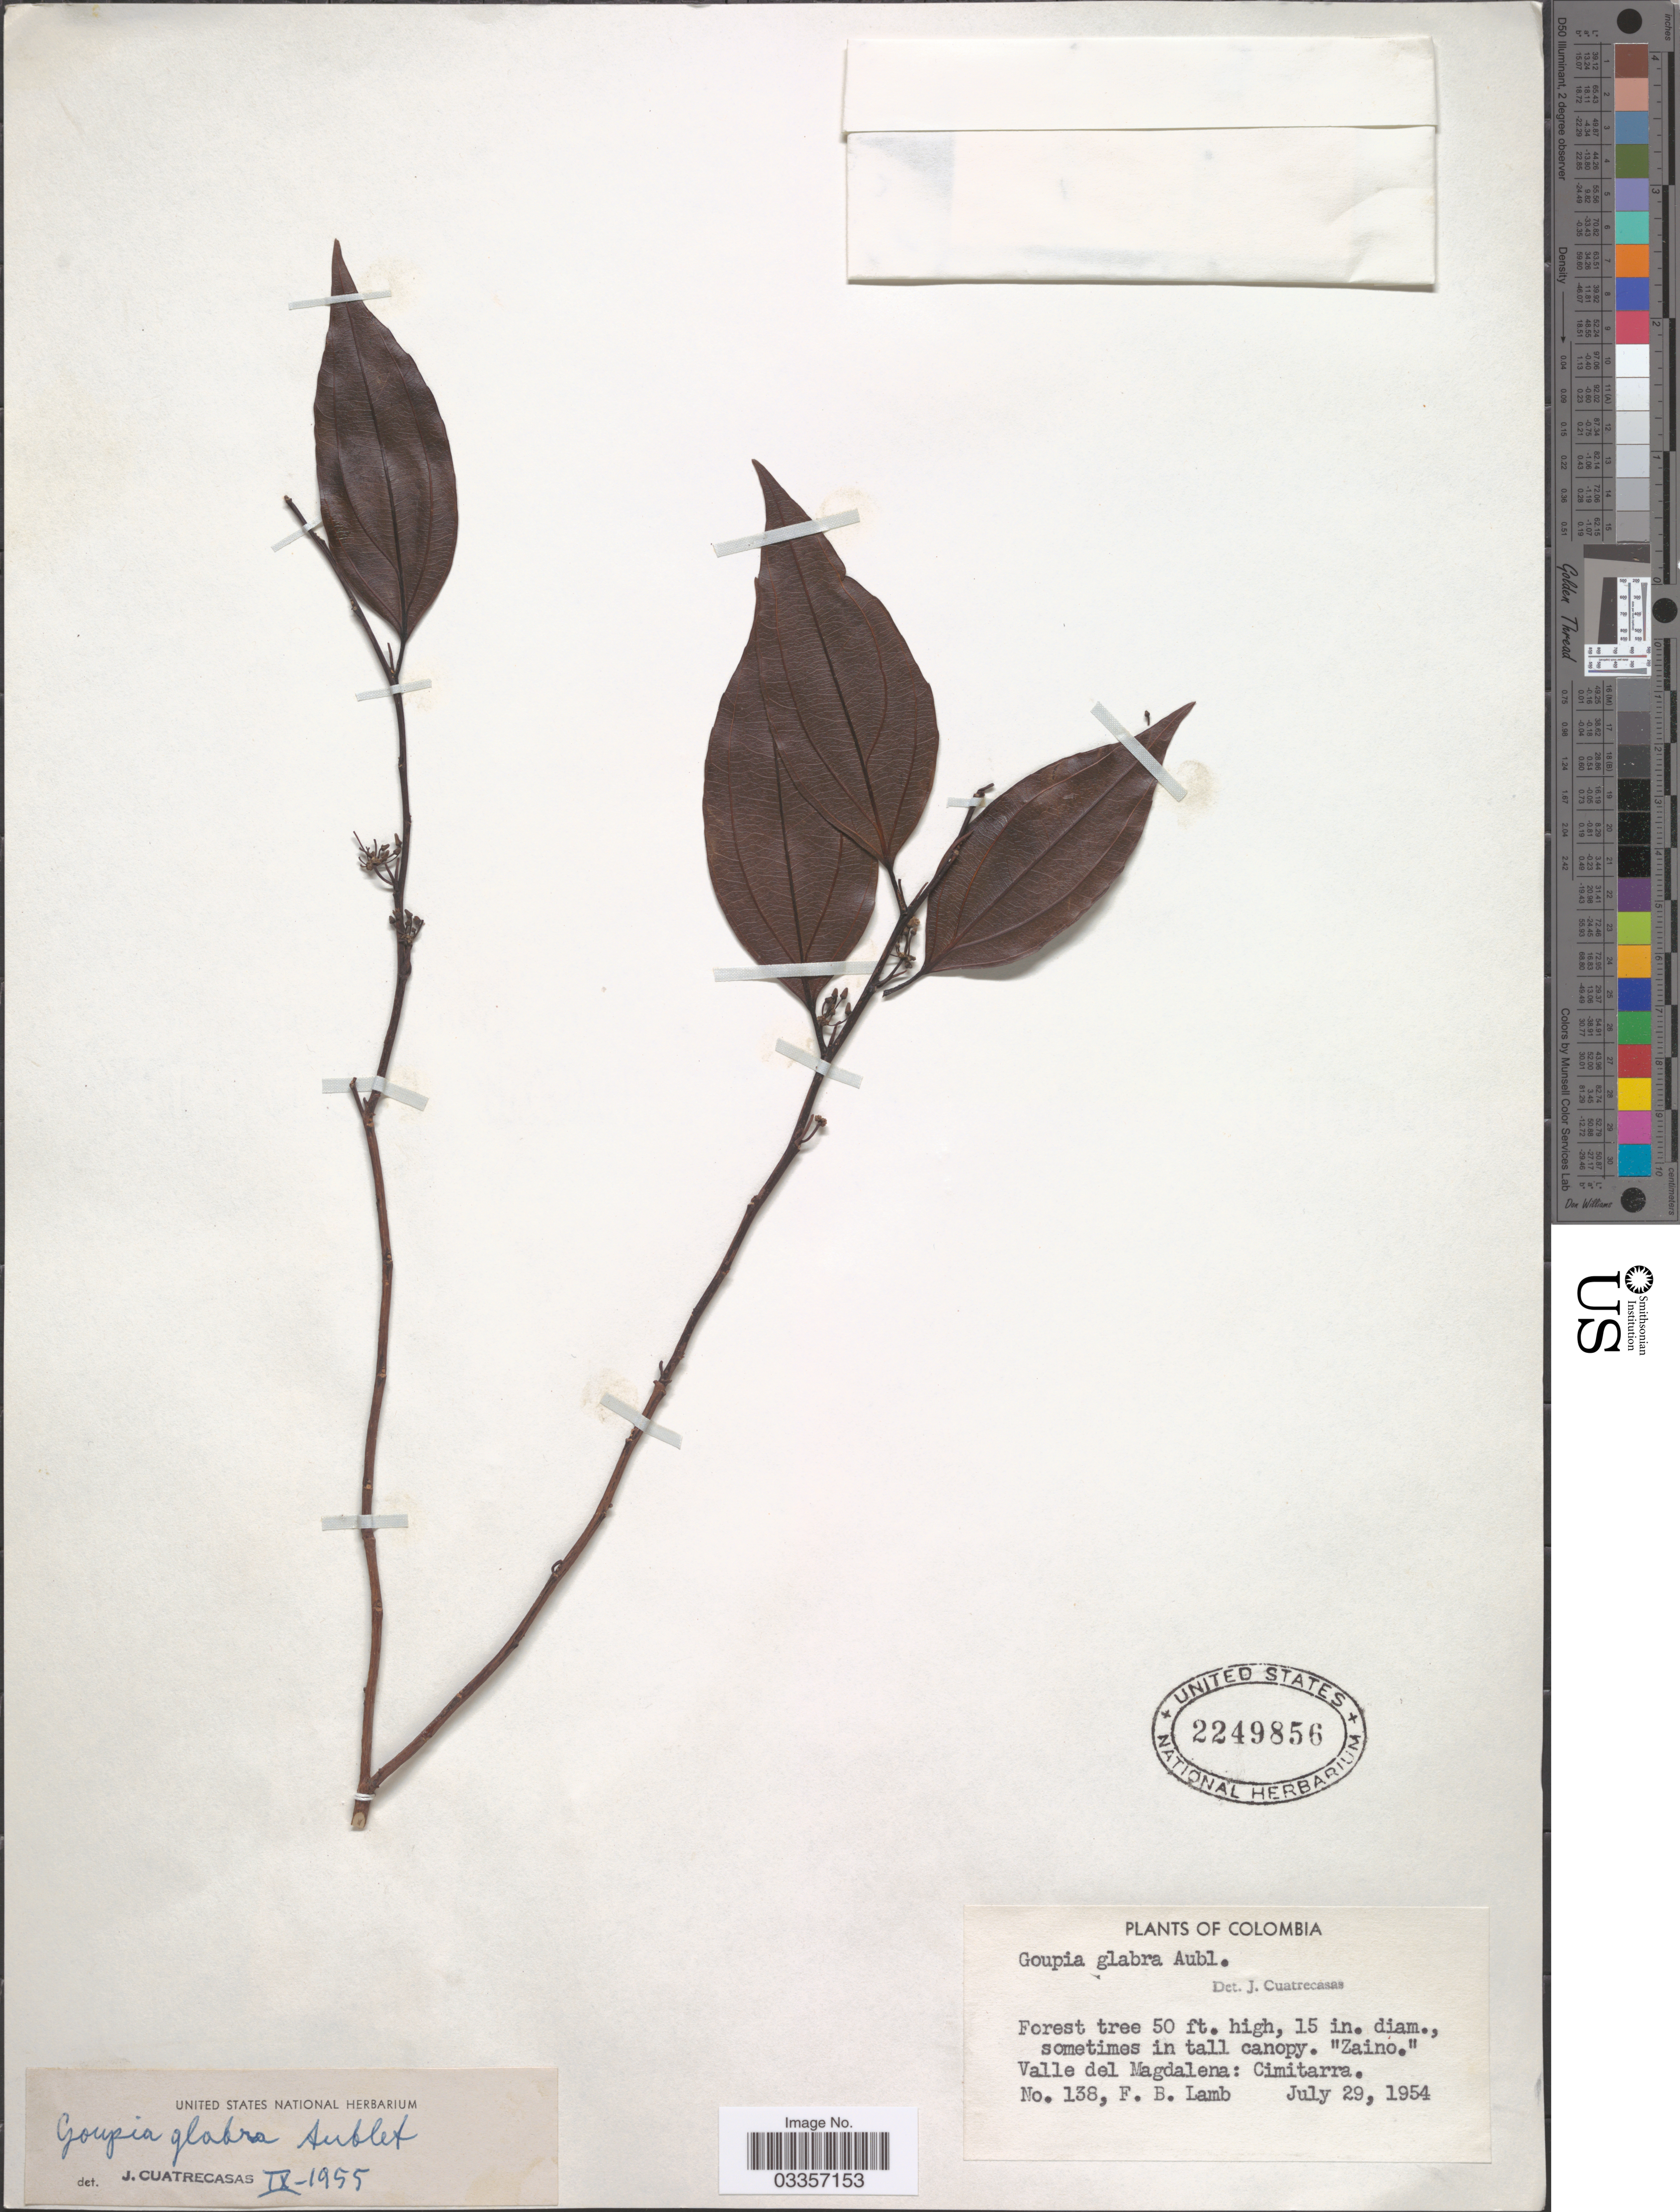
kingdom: Plantae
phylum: Tracheophyta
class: Magnoliopsida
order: Malpighiales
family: Goupiaceae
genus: Goupia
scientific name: Goupia glabra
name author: Aubl.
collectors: F. B. Lamb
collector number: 138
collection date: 1954-07-29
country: Colombia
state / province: Magdalena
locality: Valle del Magdalena: Cimitarra.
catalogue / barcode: US 2249856